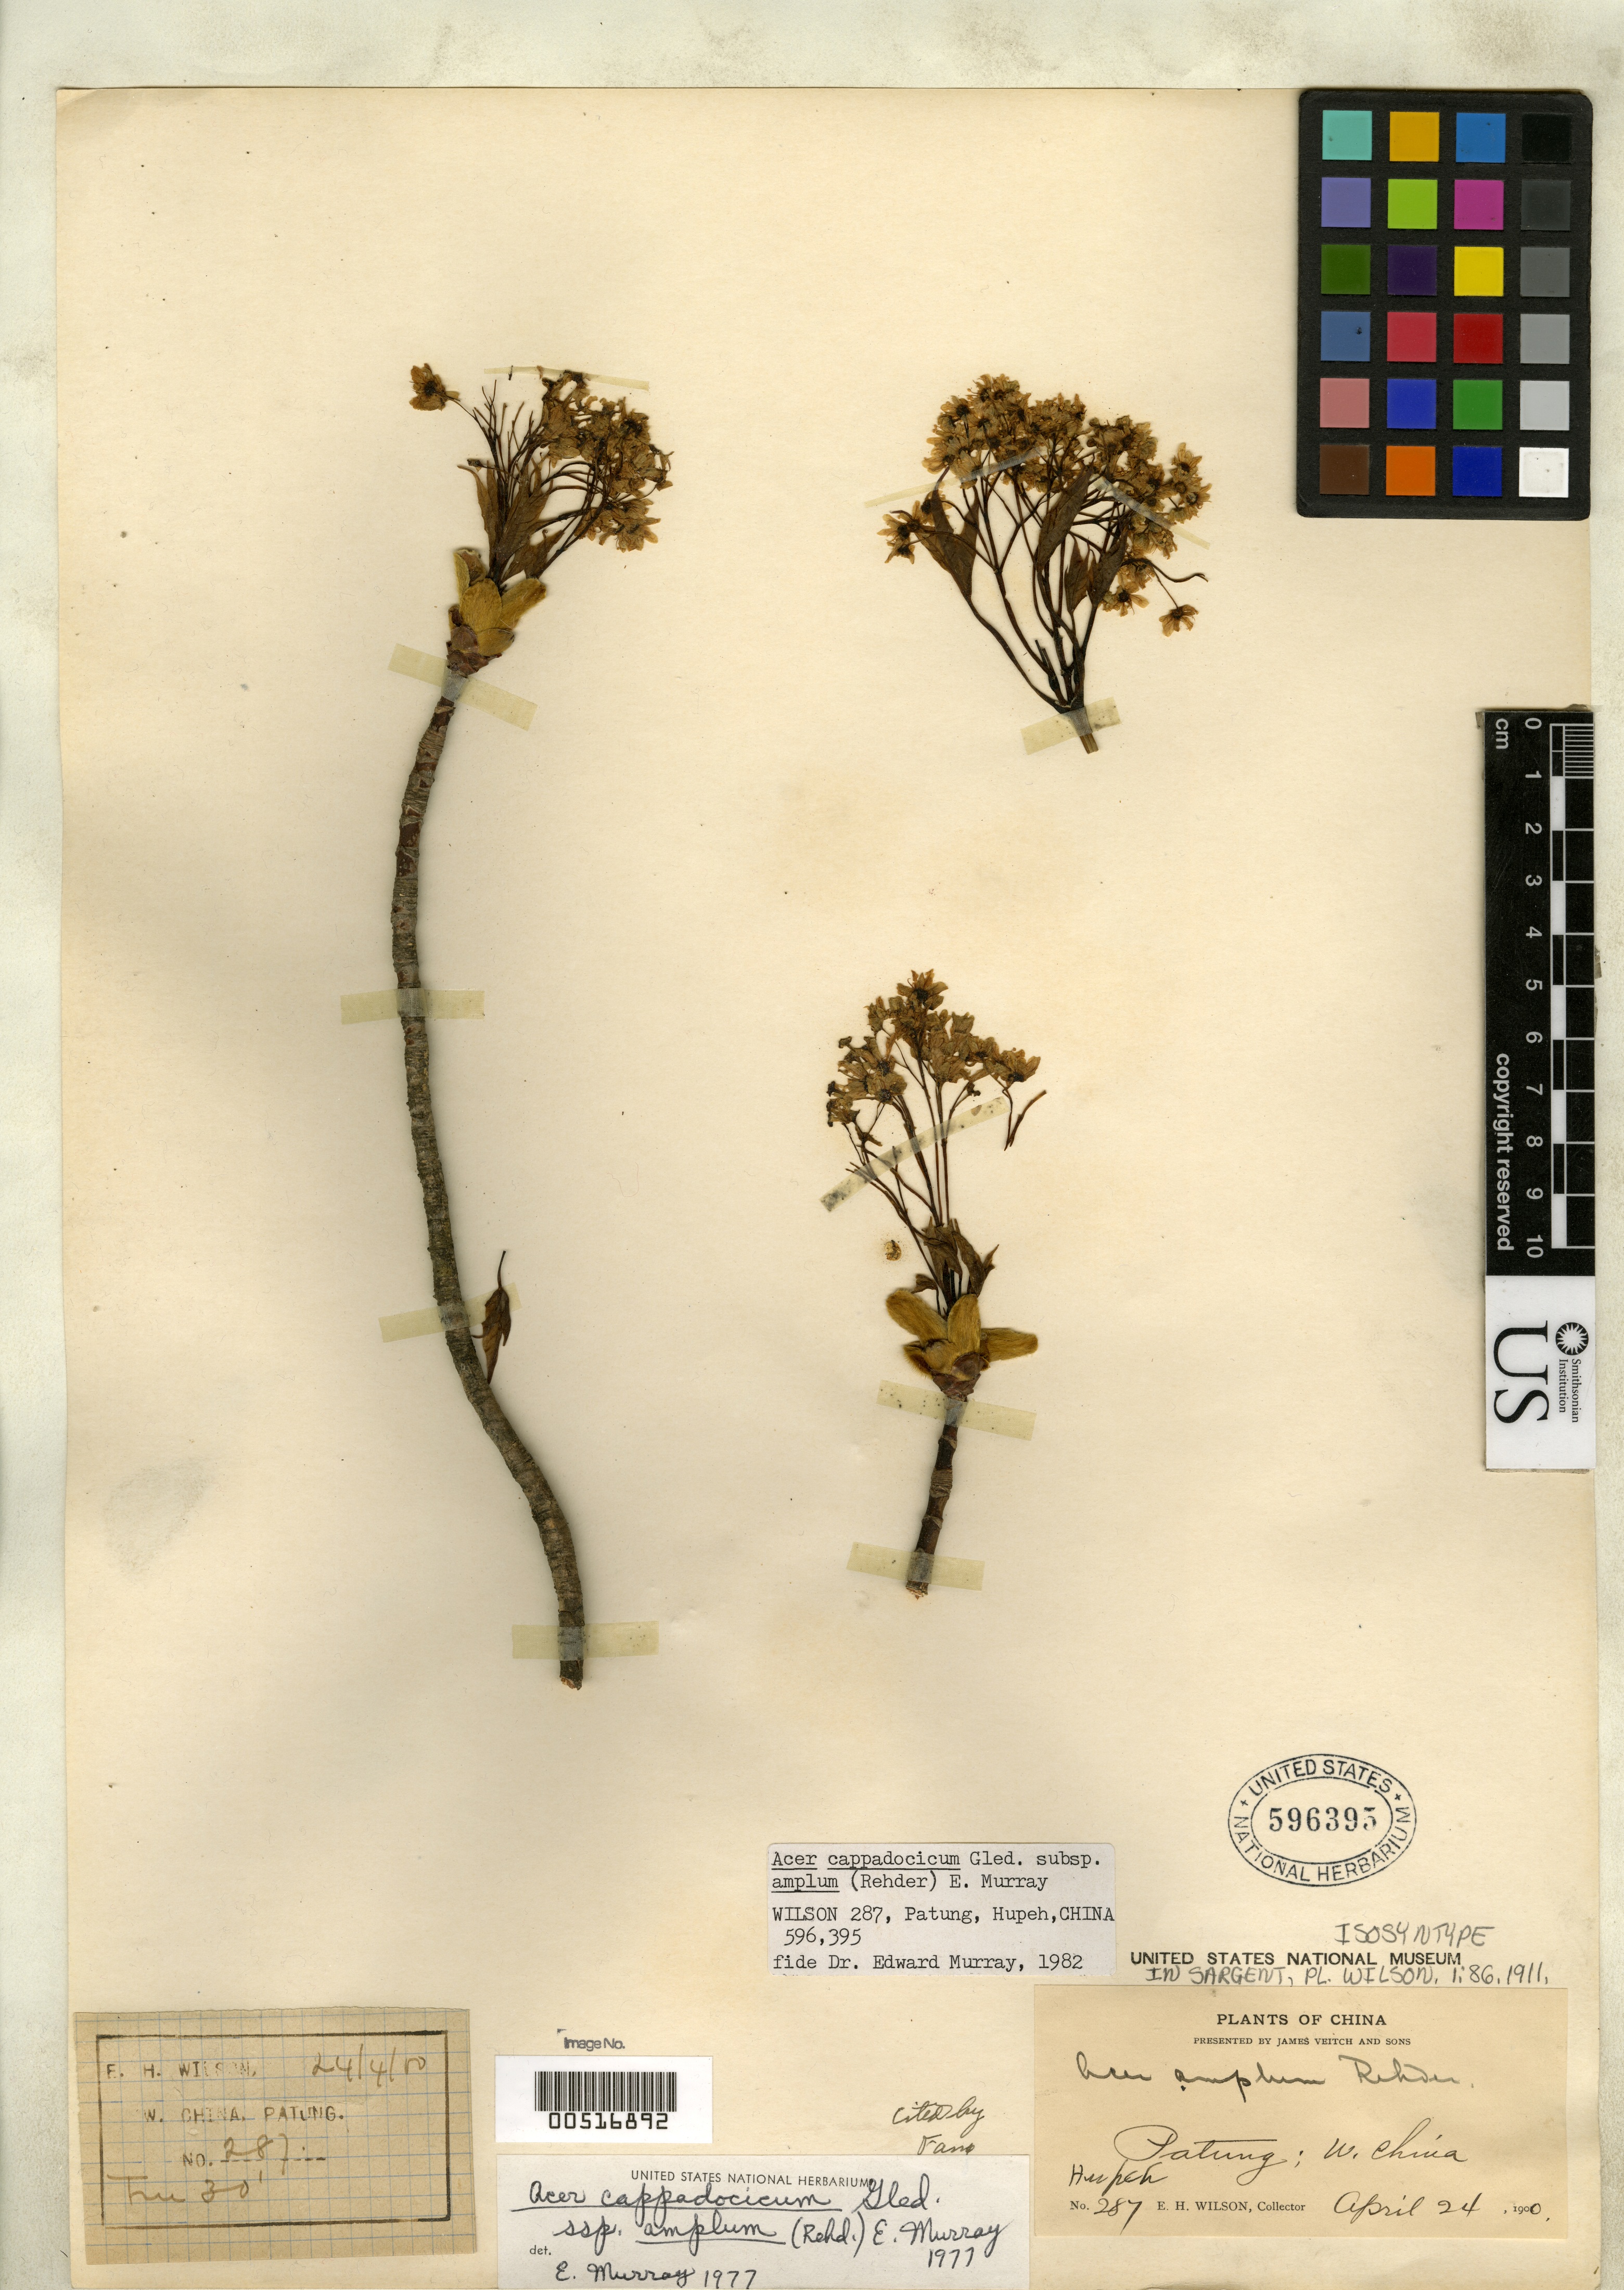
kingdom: Plantae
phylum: Tracheophyta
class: Magnoliopsida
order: Sapindales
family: Sapindaceae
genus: Acer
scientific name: Acer amplum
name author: Rehder in Sarg.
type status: Isosyntype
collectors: E. H. Wilson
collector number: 287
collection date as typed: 24 Apr 1900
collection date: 1900-04-24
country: China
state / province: Hubei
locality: Patung.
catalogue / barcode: US 596395